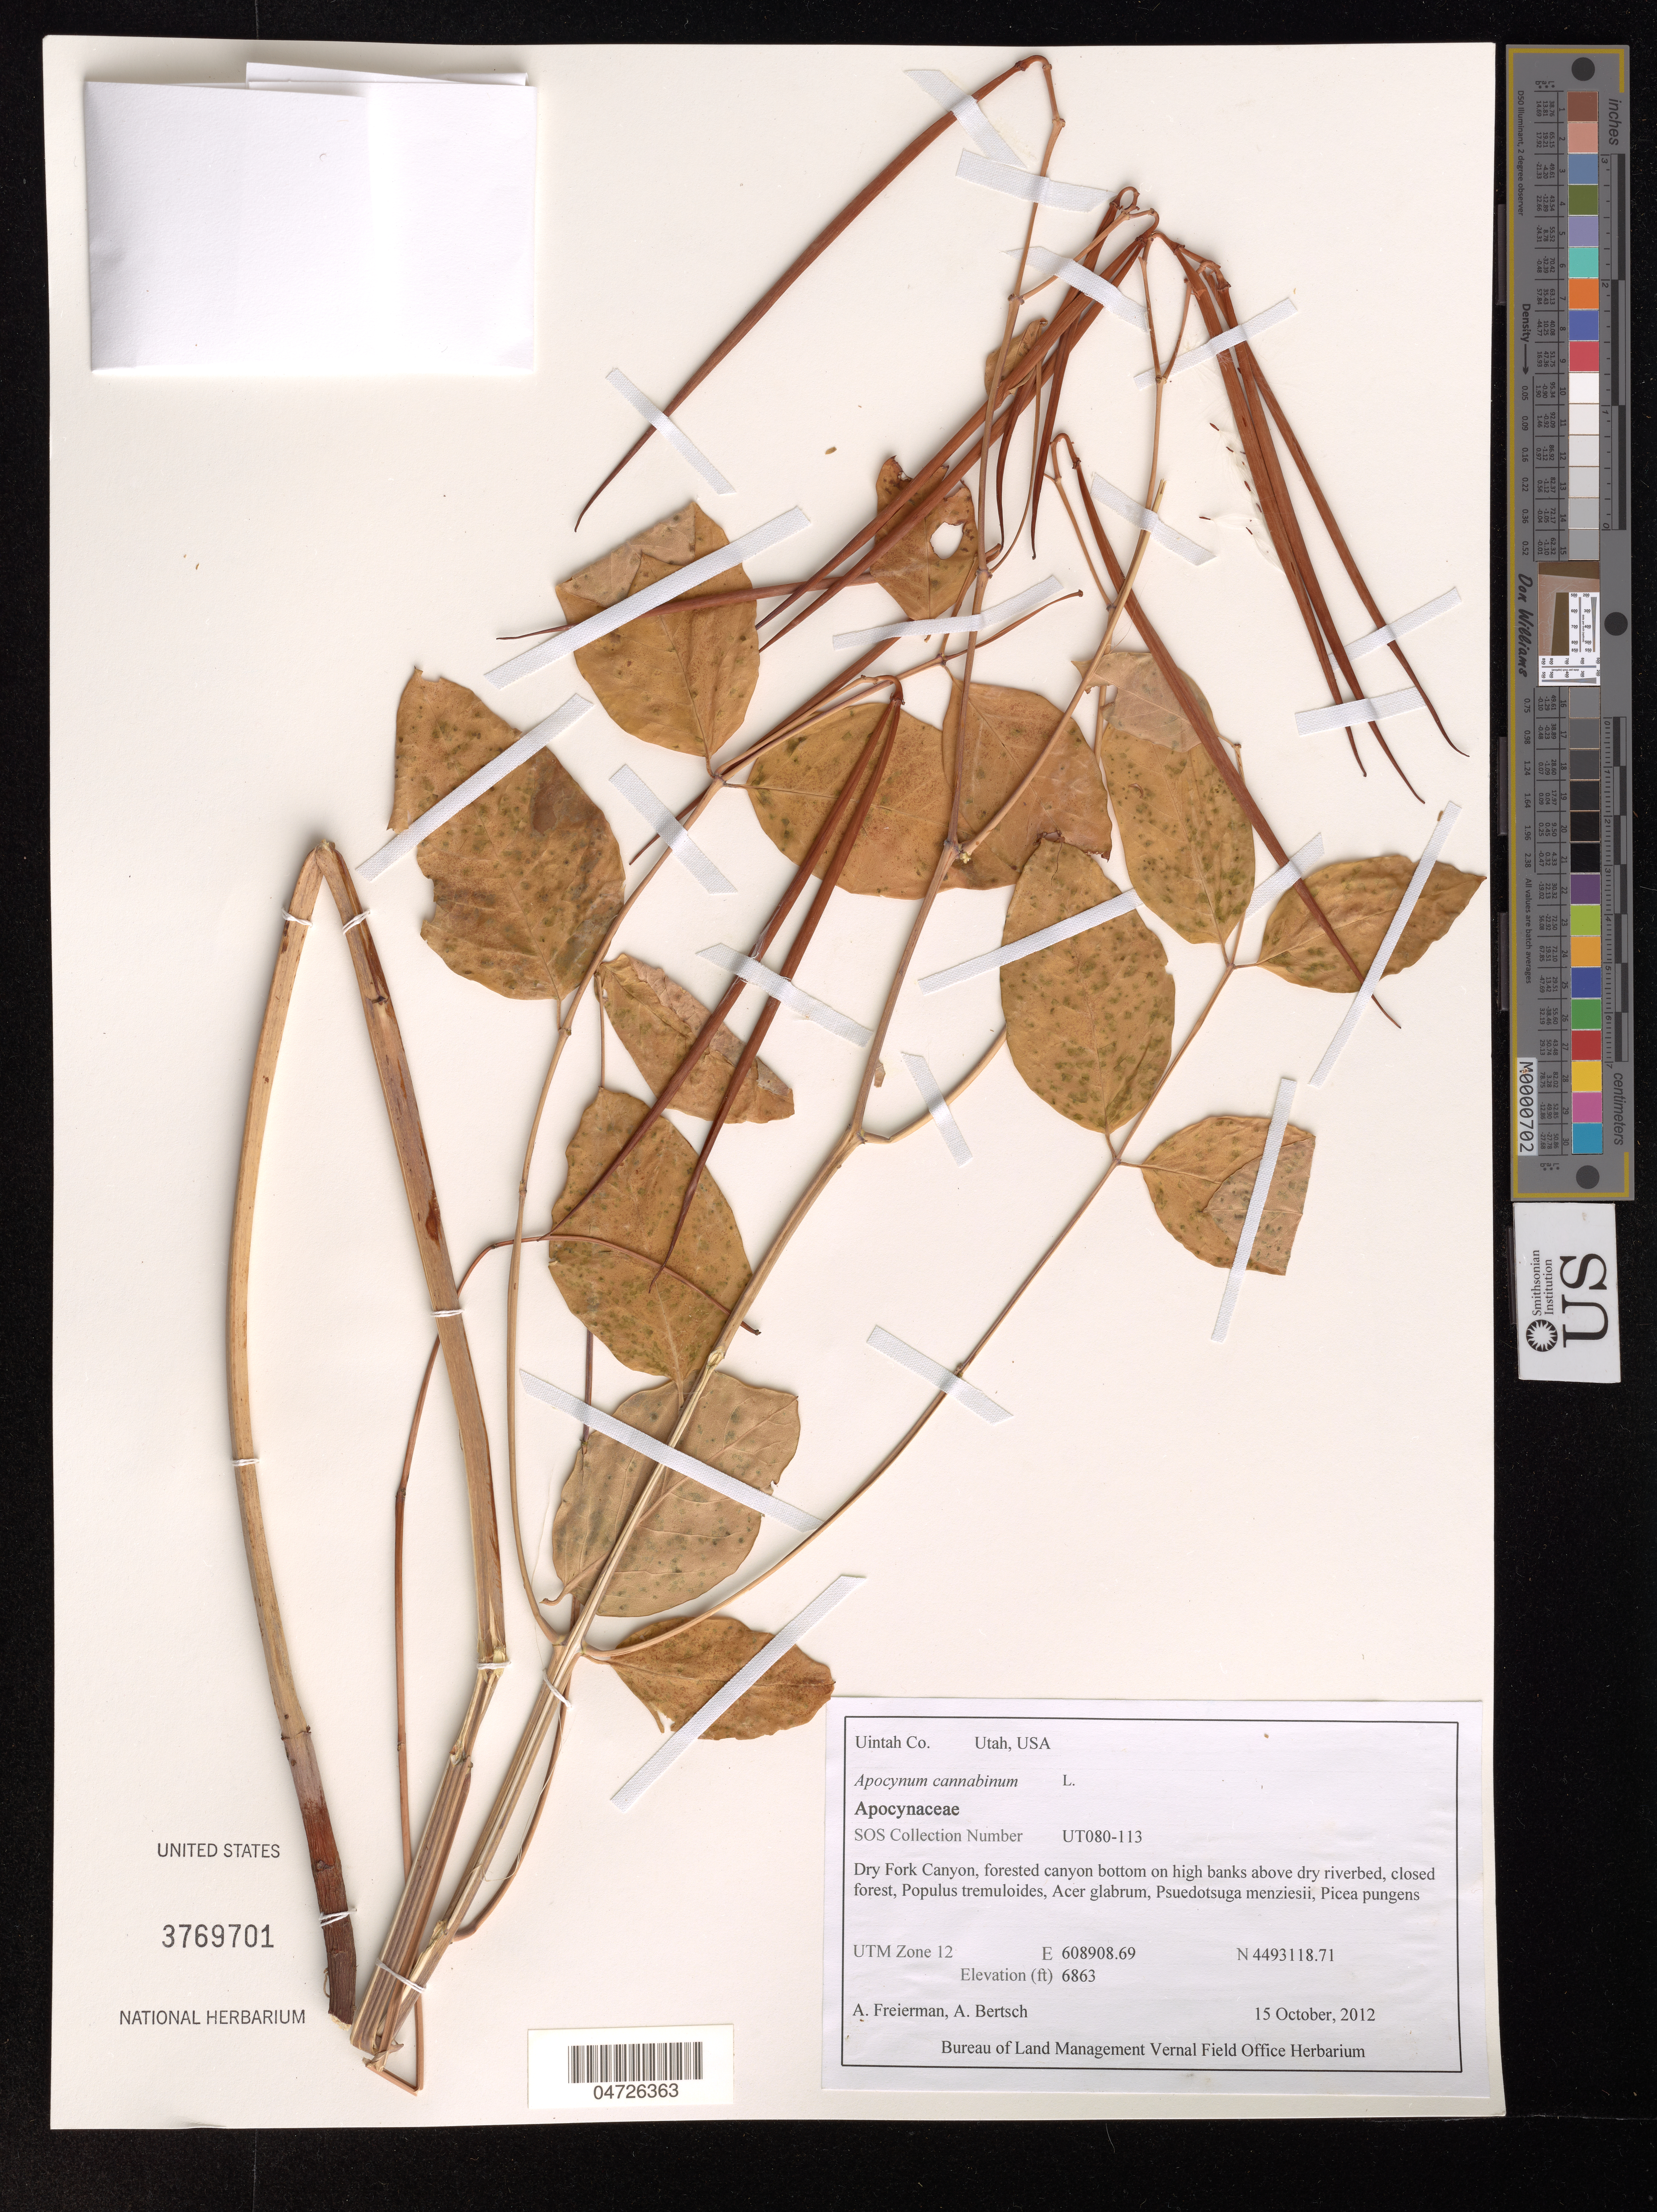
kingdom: Plantae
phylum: Tracheophyta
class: Magnoliopsida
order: Gentianales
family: Apocynaceae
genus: Apocynum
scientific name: Apocynum cannabinum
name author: L.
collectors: A. Freierman & Bertsch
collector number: UT080-113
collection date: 2012-10-15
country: United States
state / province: Utah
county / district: Uintah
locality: Uintah Co. Dry Fork Canyon. UTM Zone 12.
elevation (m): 2092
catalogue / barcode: US 3769701